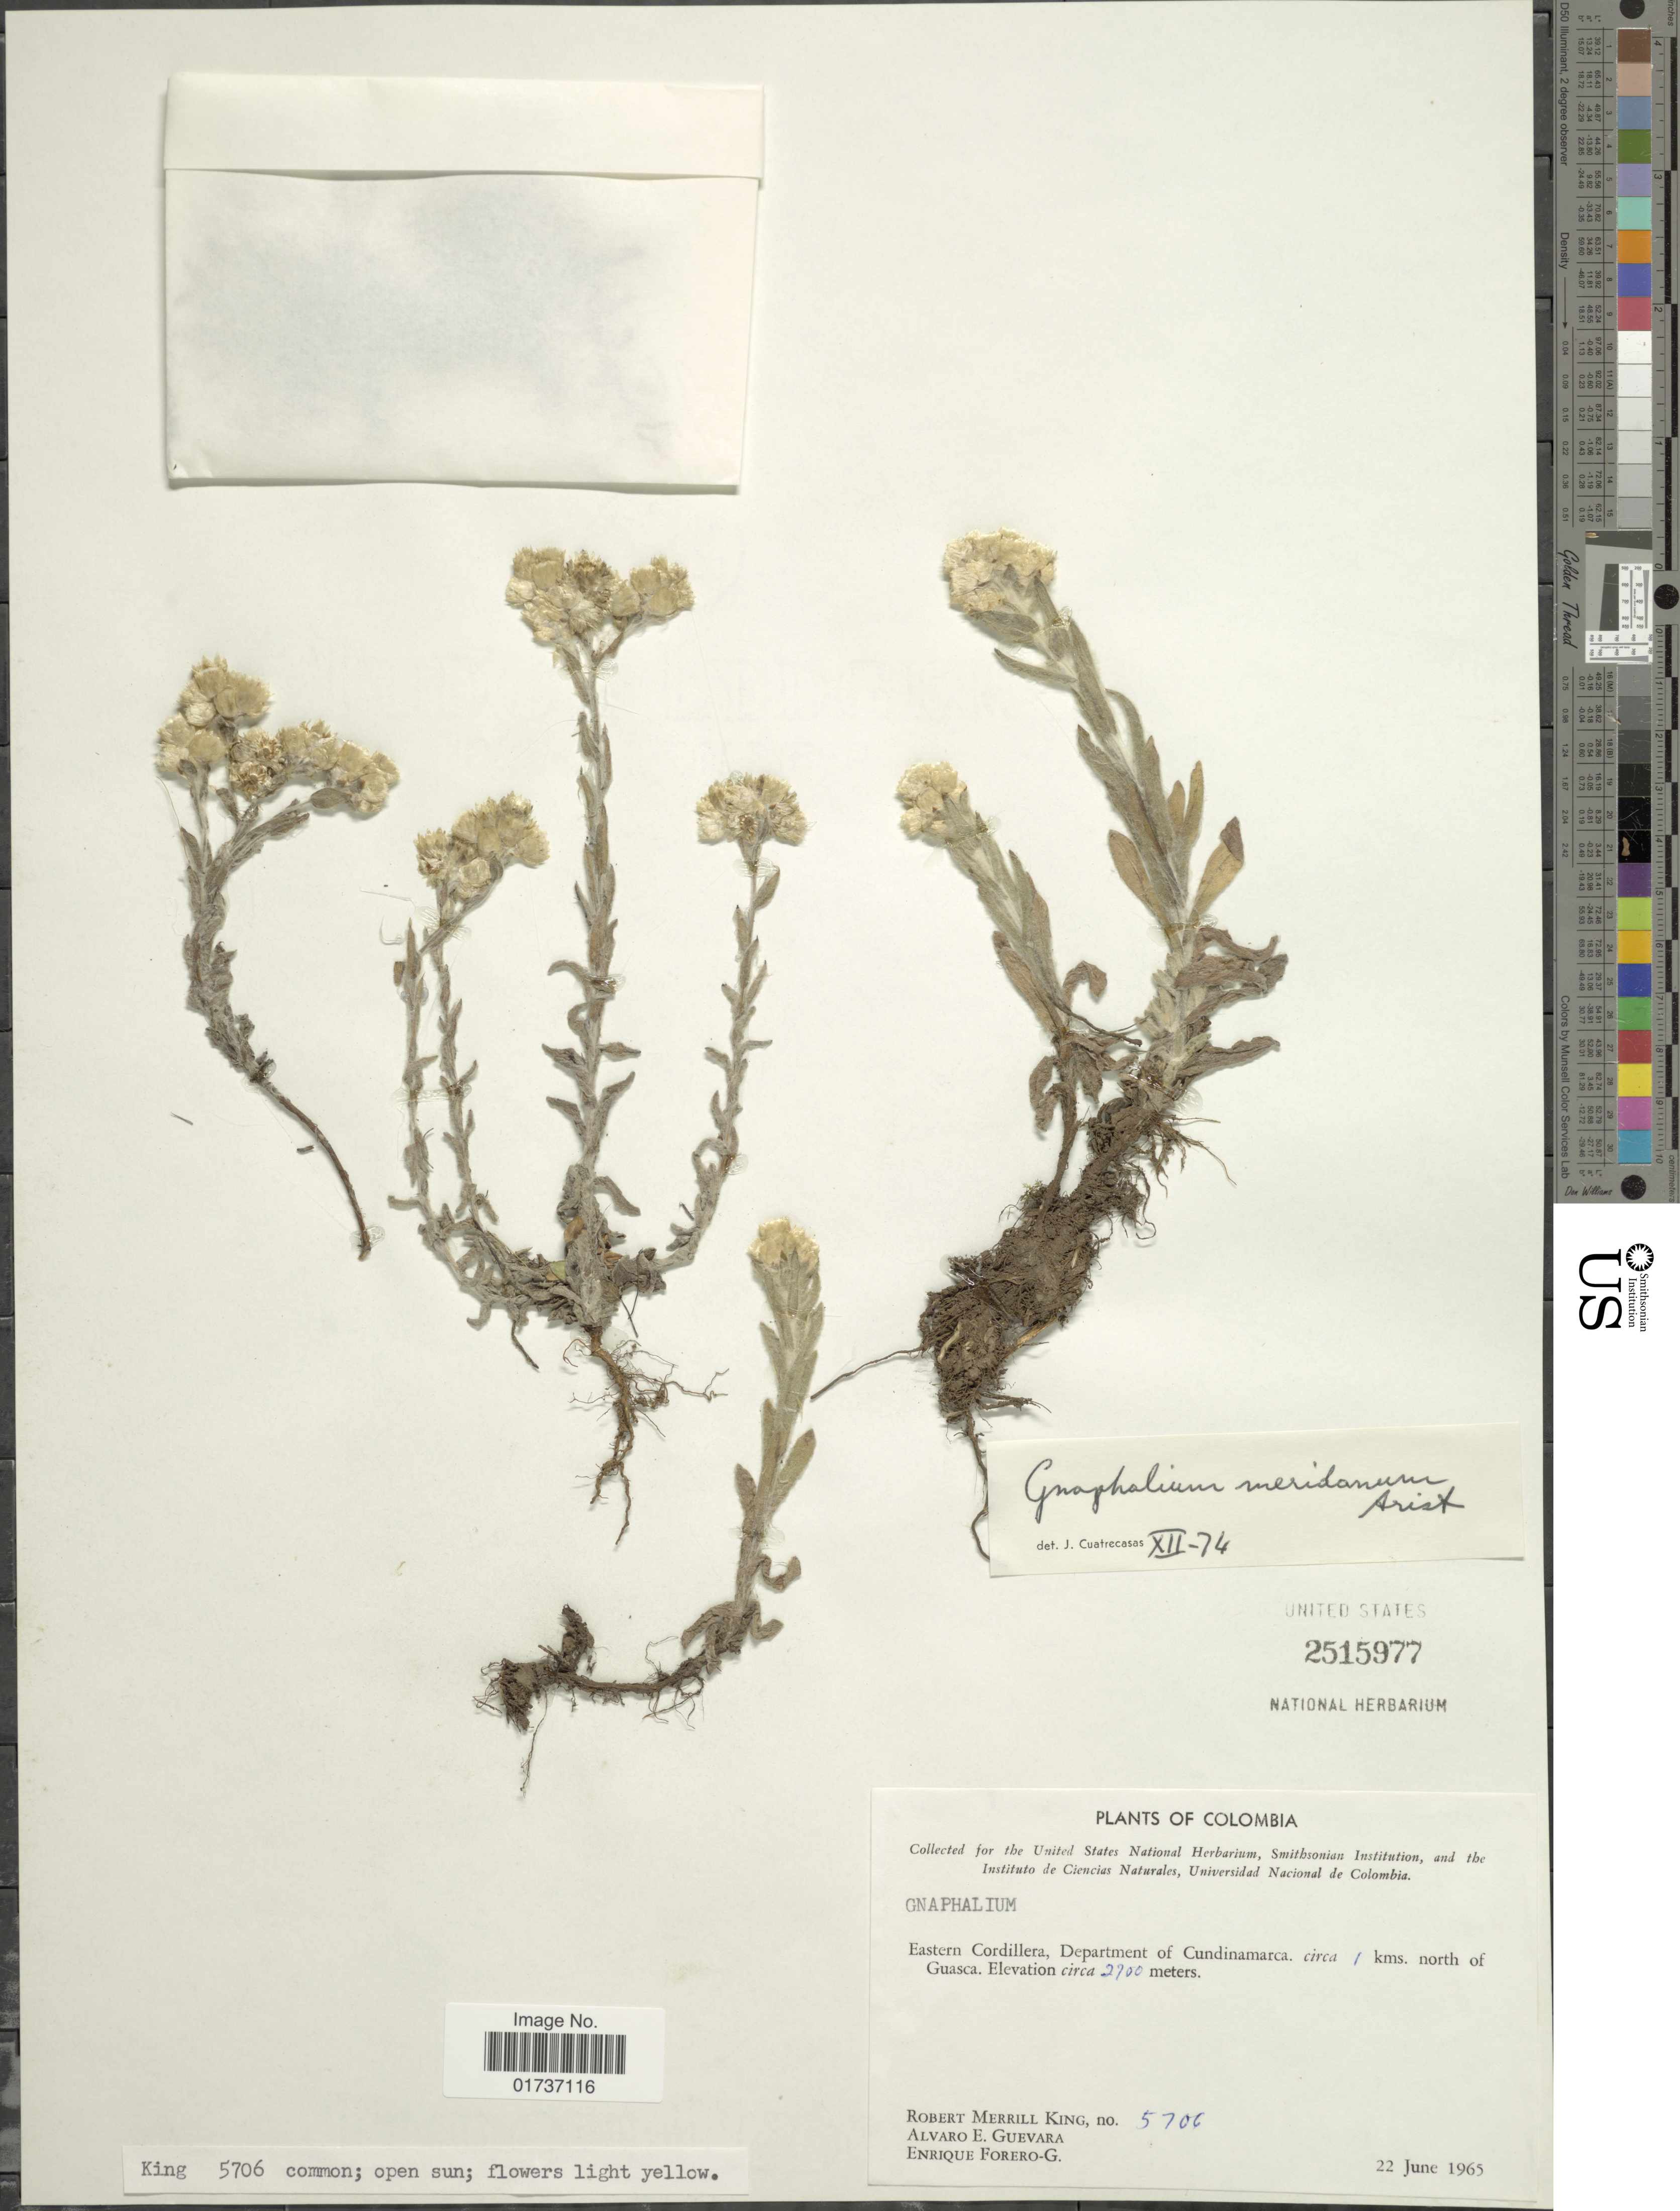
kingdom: Plantae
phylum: Tracheophyta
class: Magnoliopsida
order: Asterales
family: Asteraceae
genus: Gnaphalium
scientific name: Gnaphalium meridanum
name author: Aristeg.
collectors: R. M. King, A. E. Guevara & E. Forero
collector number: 5706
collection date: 1965-06-22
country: Colombia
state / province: Cundinamarca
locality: Eastern Cordillera, Department of Cundinamarca, circa 1 kms north of Guasca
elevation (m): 2700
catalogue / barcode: US 2515977